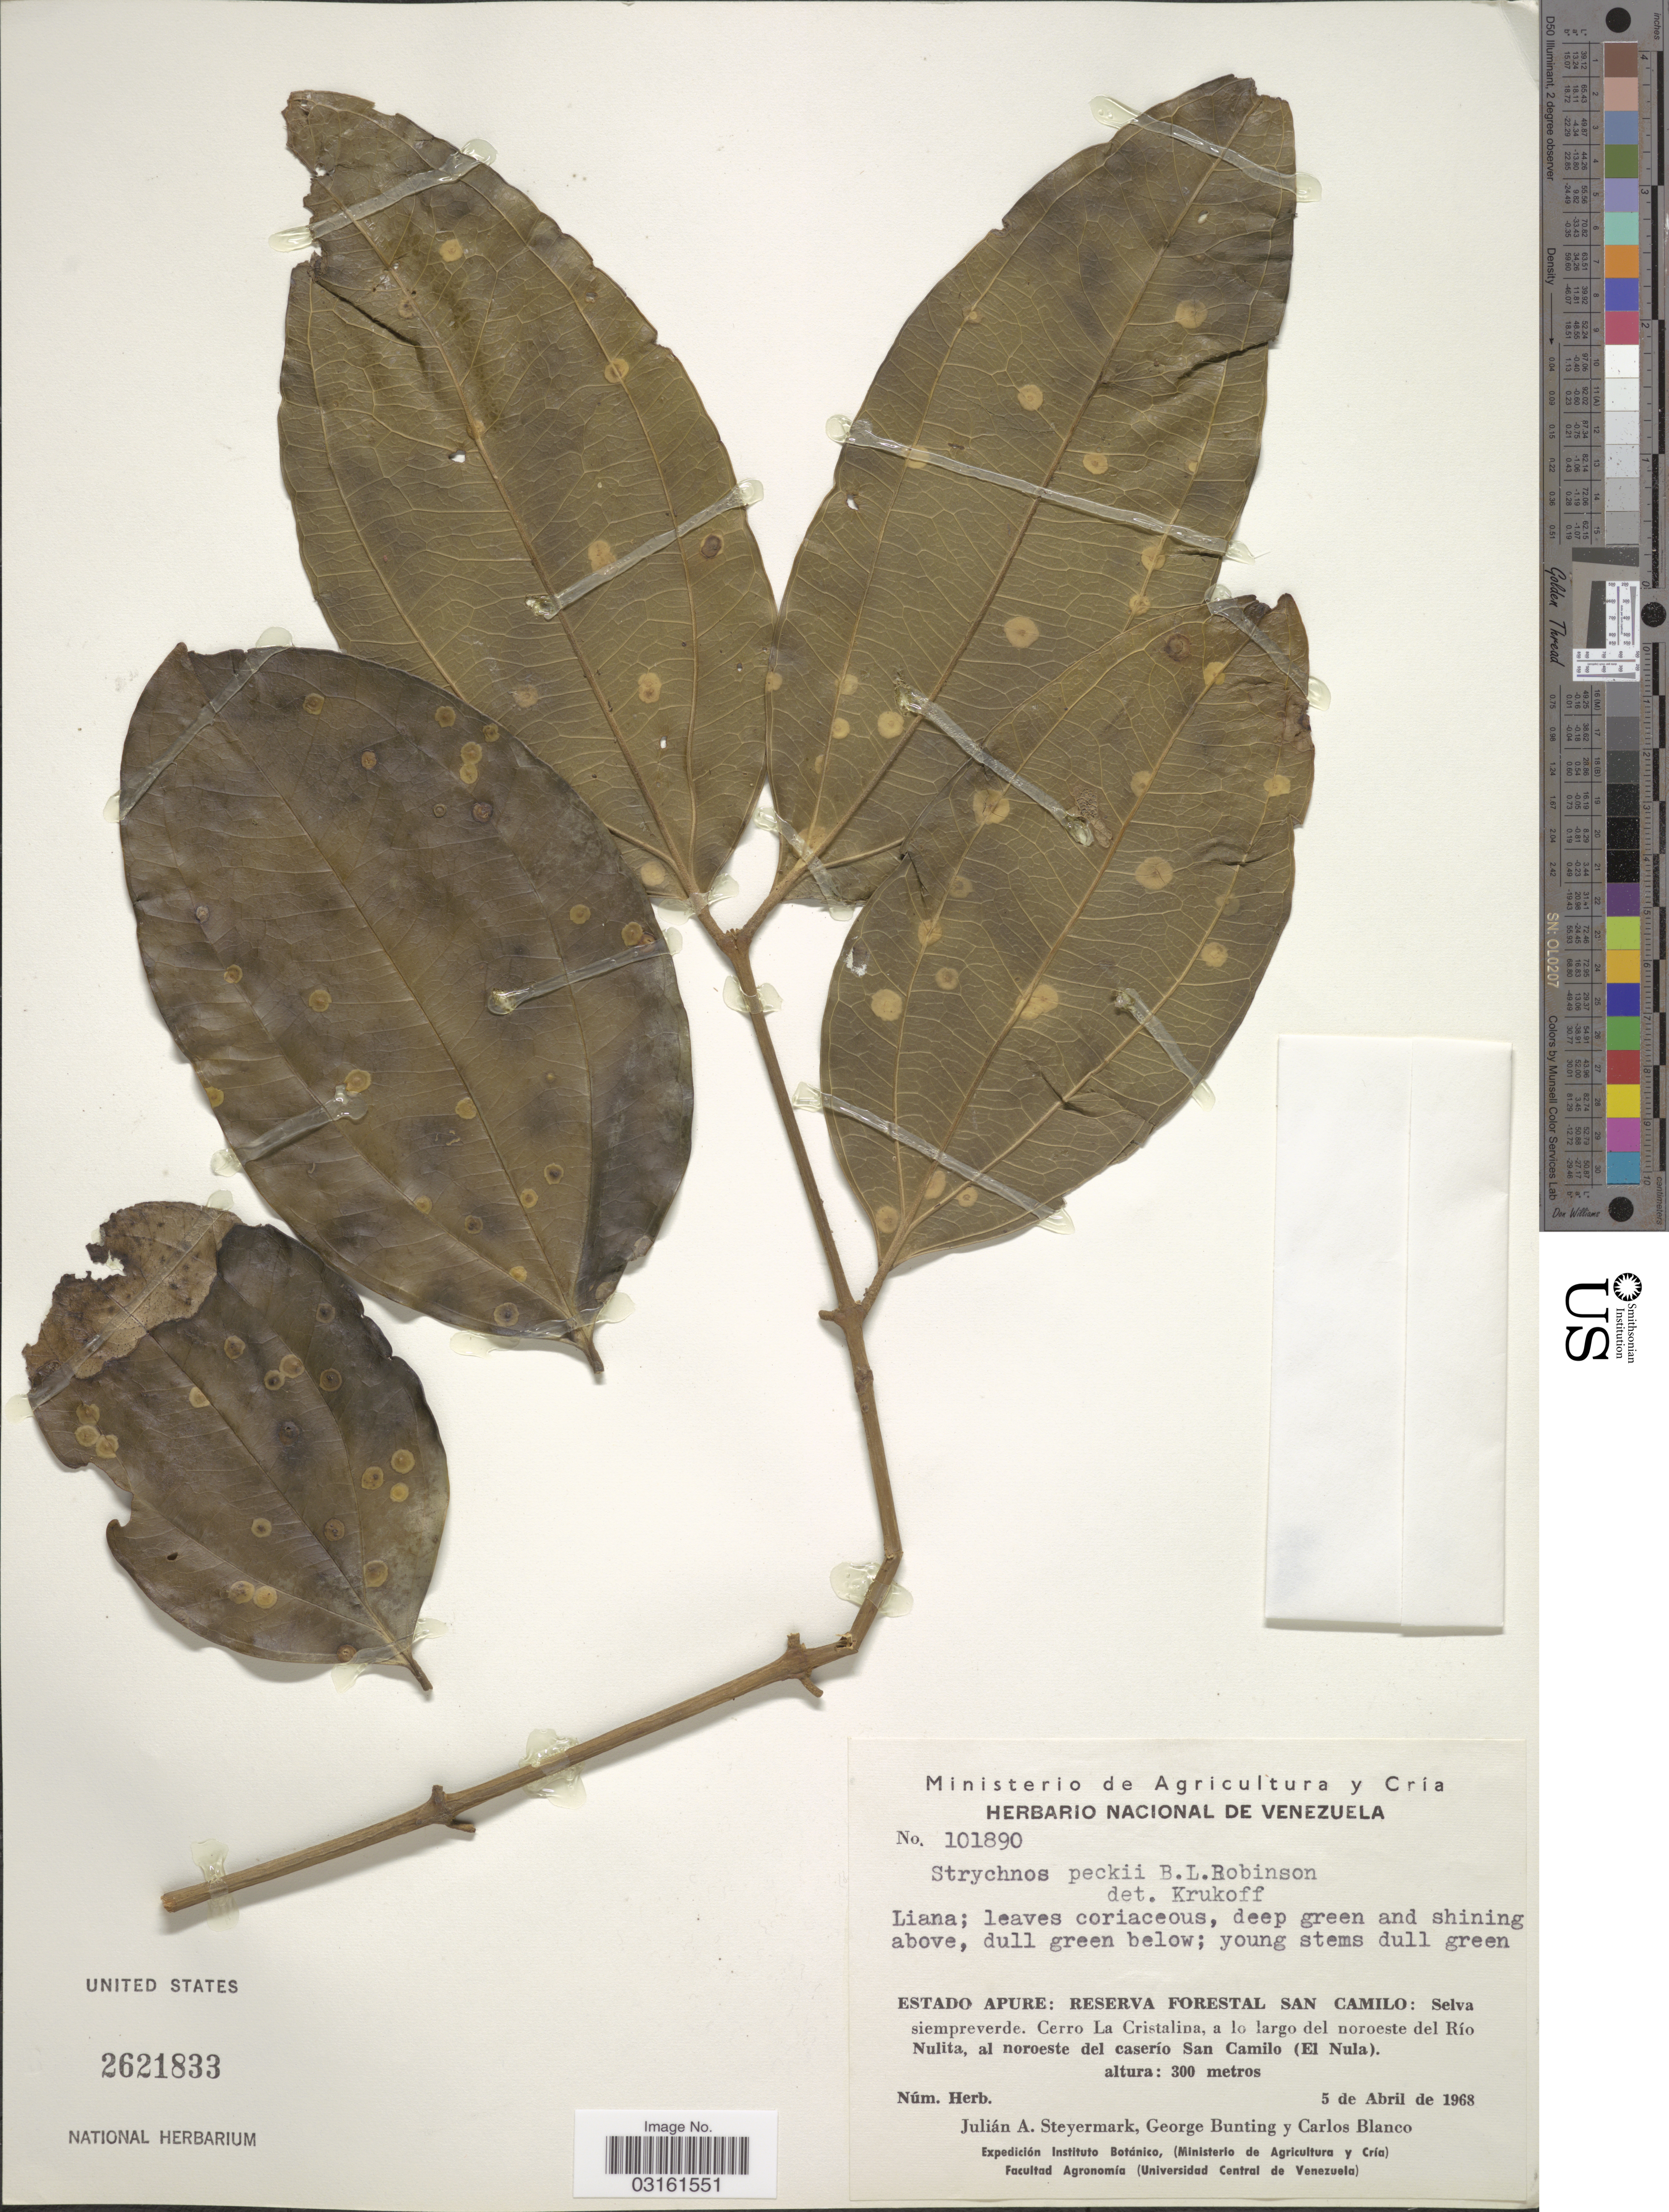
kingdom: Plantae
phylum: Tracheophyta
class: Magnoliopsida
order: Gentianales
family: Loganiaceae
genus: Strychnos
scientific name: Strychnos peckii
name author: B.L. Rob.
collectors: J. Steyermark, G. S. Bunting & C. Blanco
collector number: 101890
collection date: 1968-04-05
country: Venezuela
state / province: Apure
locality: Reserva Forestal San Camilo: Selva siempreverde. Cerro La Cristalina, a lo largo del noroeste del Río Nulita, al noroeste del caserío San Camilo (El Nula).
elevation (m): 300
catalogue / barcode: US 2621833